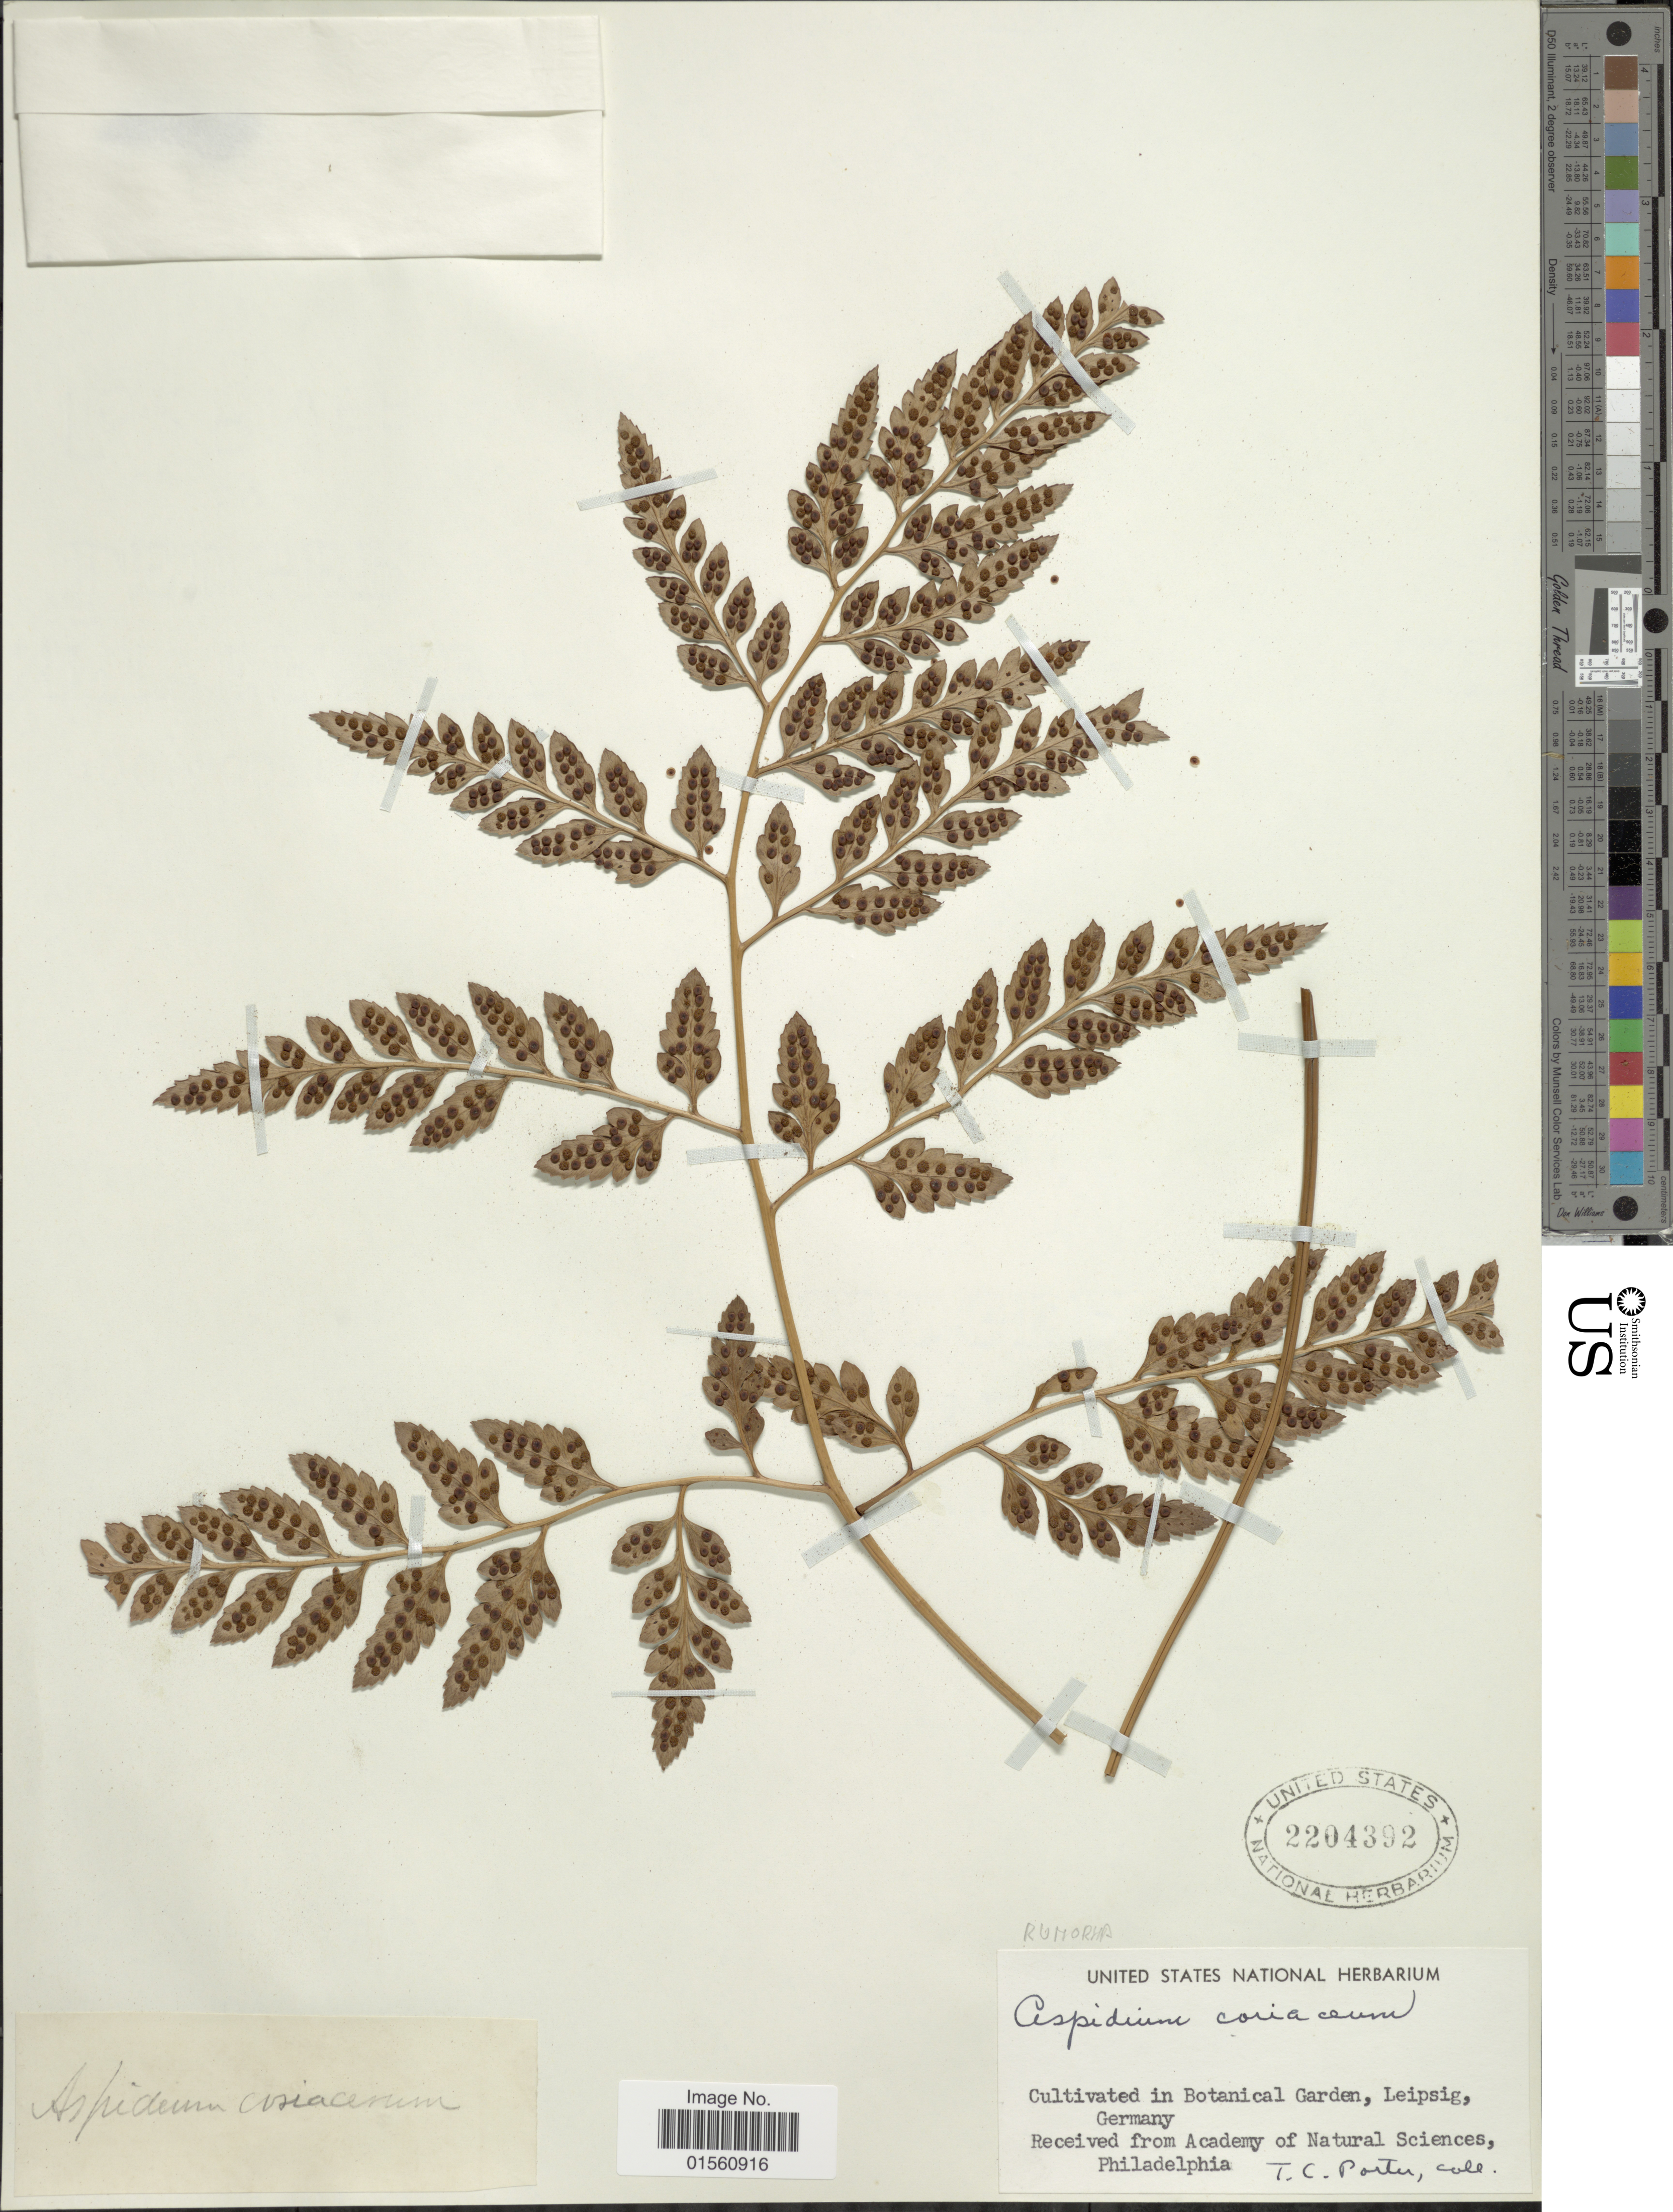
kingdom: Plantae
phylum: Tracheophyta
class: Polypodiopsida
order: Polypodiales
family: Dryopteridaceae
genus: Rumohra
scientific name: Rumohra adiantiformis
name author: (G. Forst.) Ching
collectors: T. C. Porter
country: Germany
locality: In Botanical Garden, Leipsig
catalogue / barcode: US 2204392